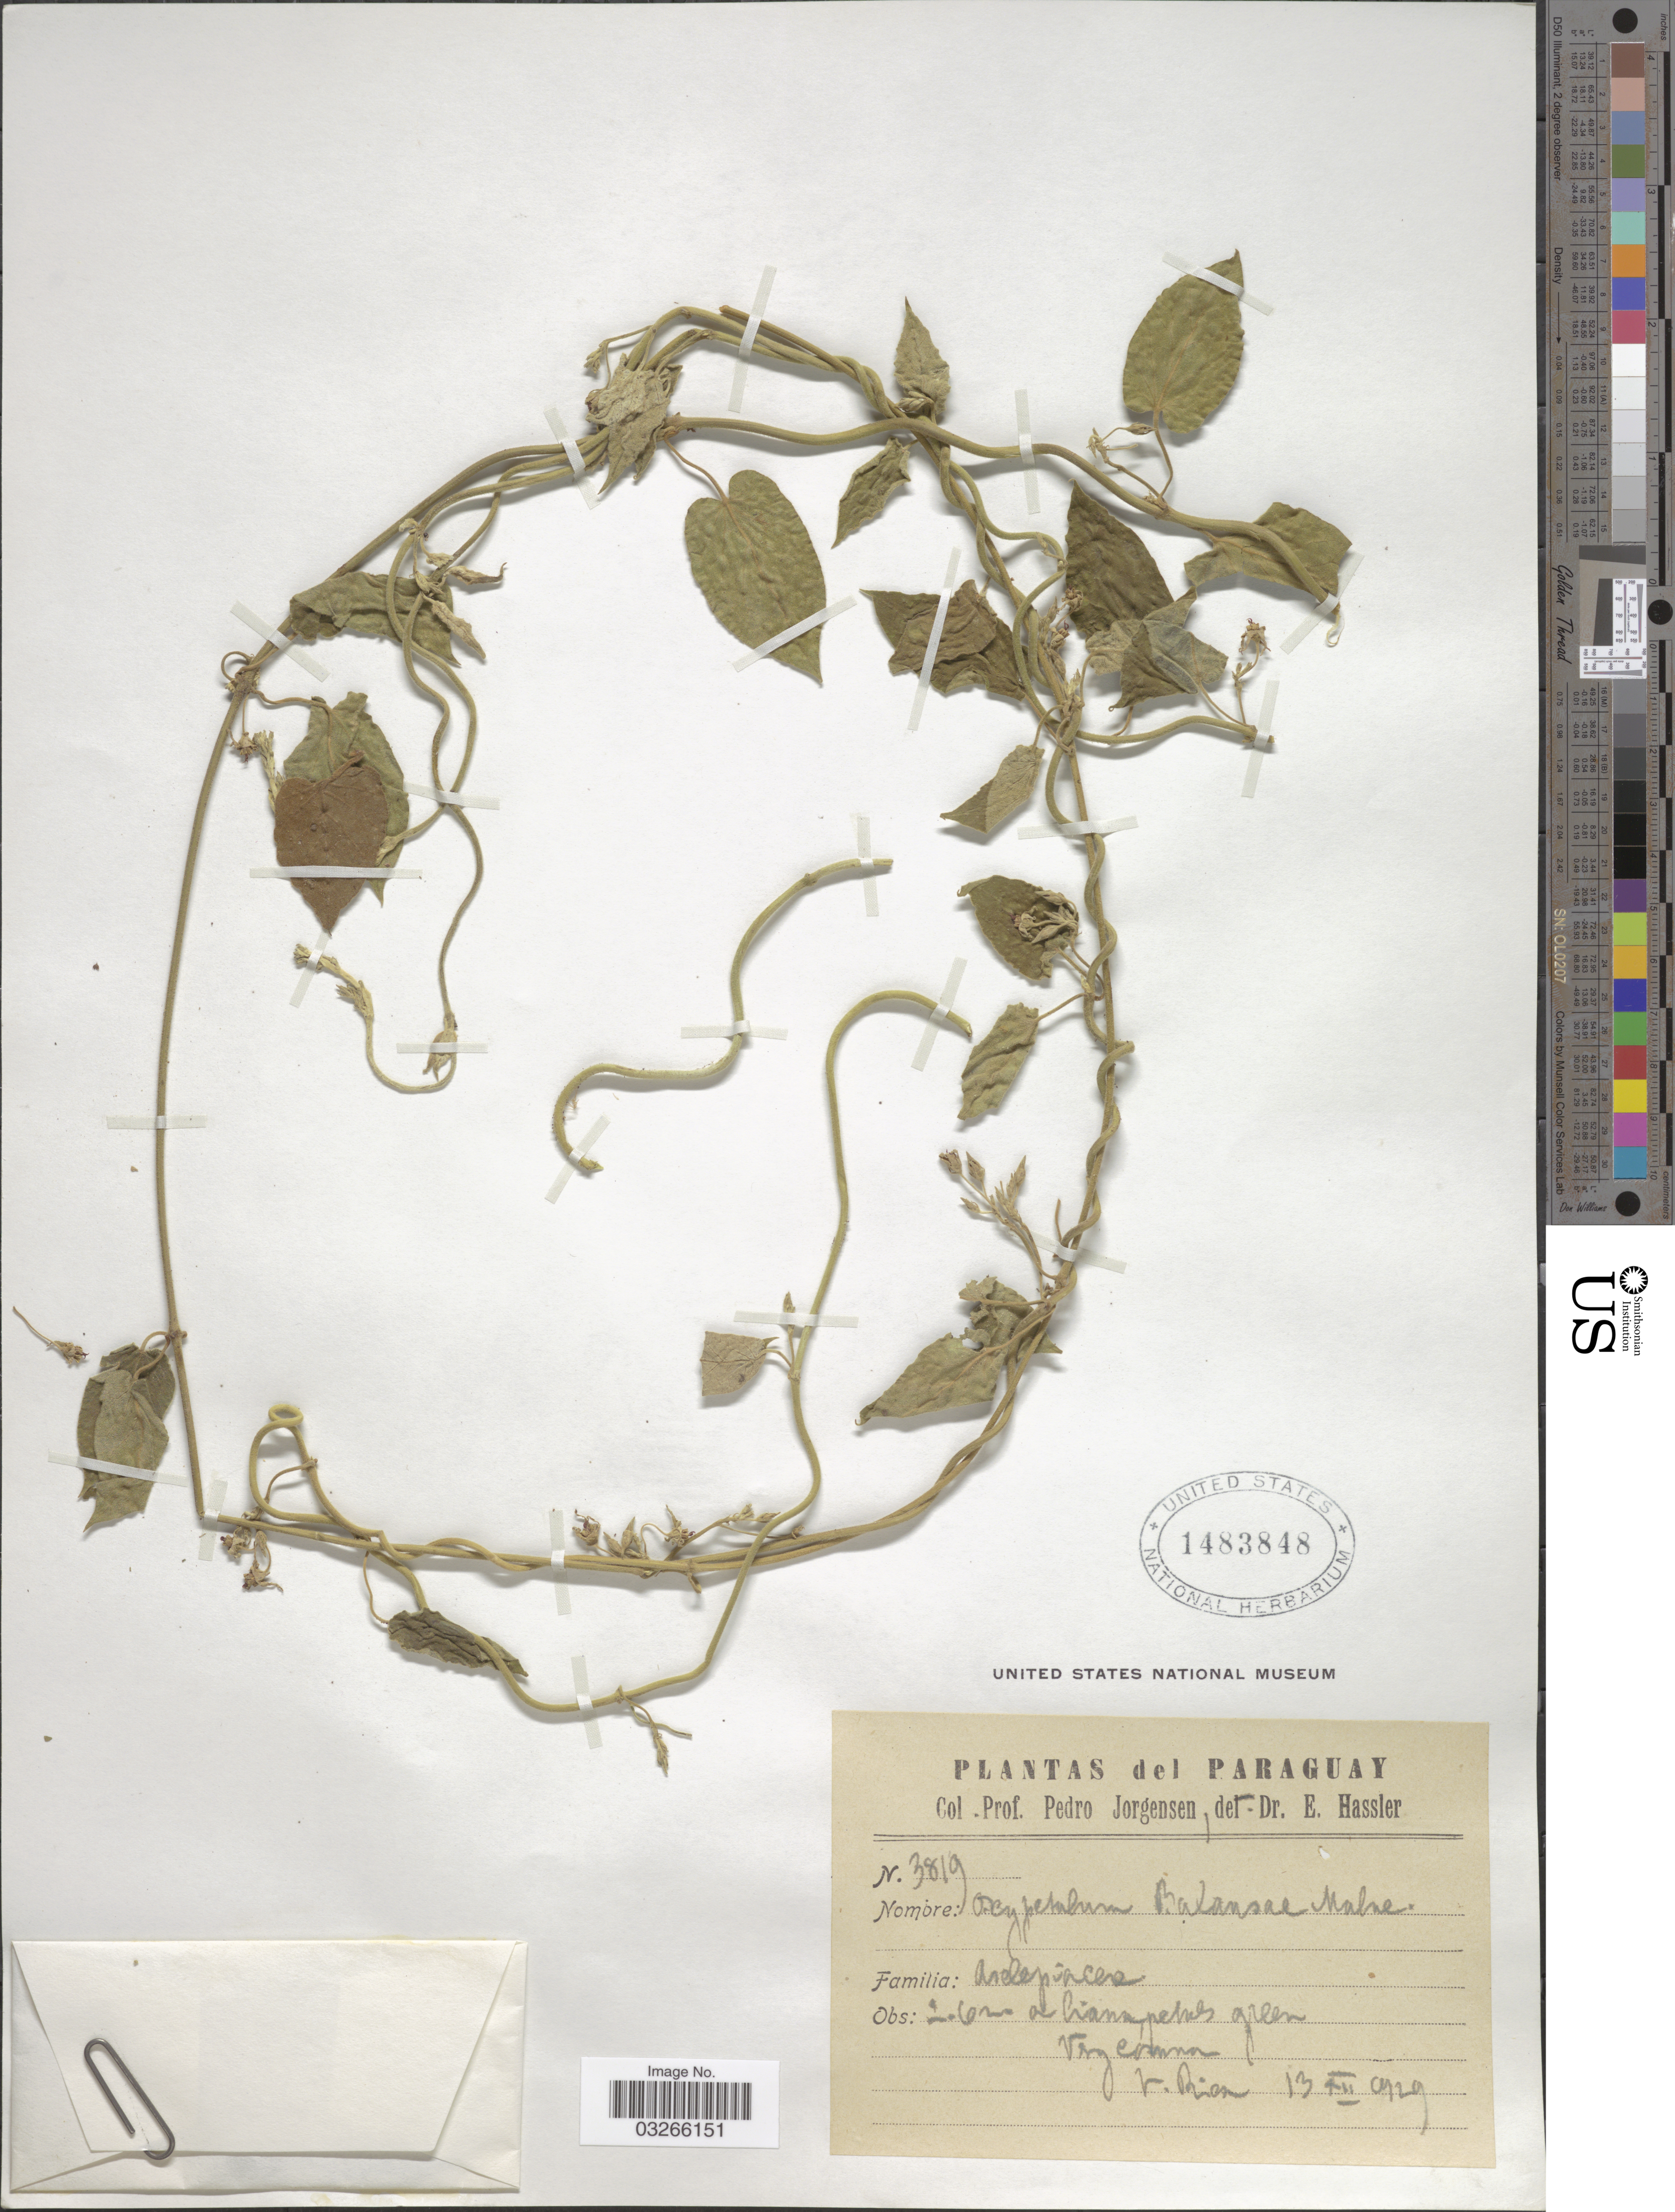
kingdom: Plantae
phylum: Tracheophyta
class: Magnoliopsida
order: Gentianales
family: Apocynaceae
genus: Oxypetalum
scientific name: Oxypetalum balansae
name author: Malme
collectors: P. Jörgensen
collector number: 3819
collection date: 1929-12-13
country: Paraguay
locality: V. Rica.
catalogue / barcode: US 1483848